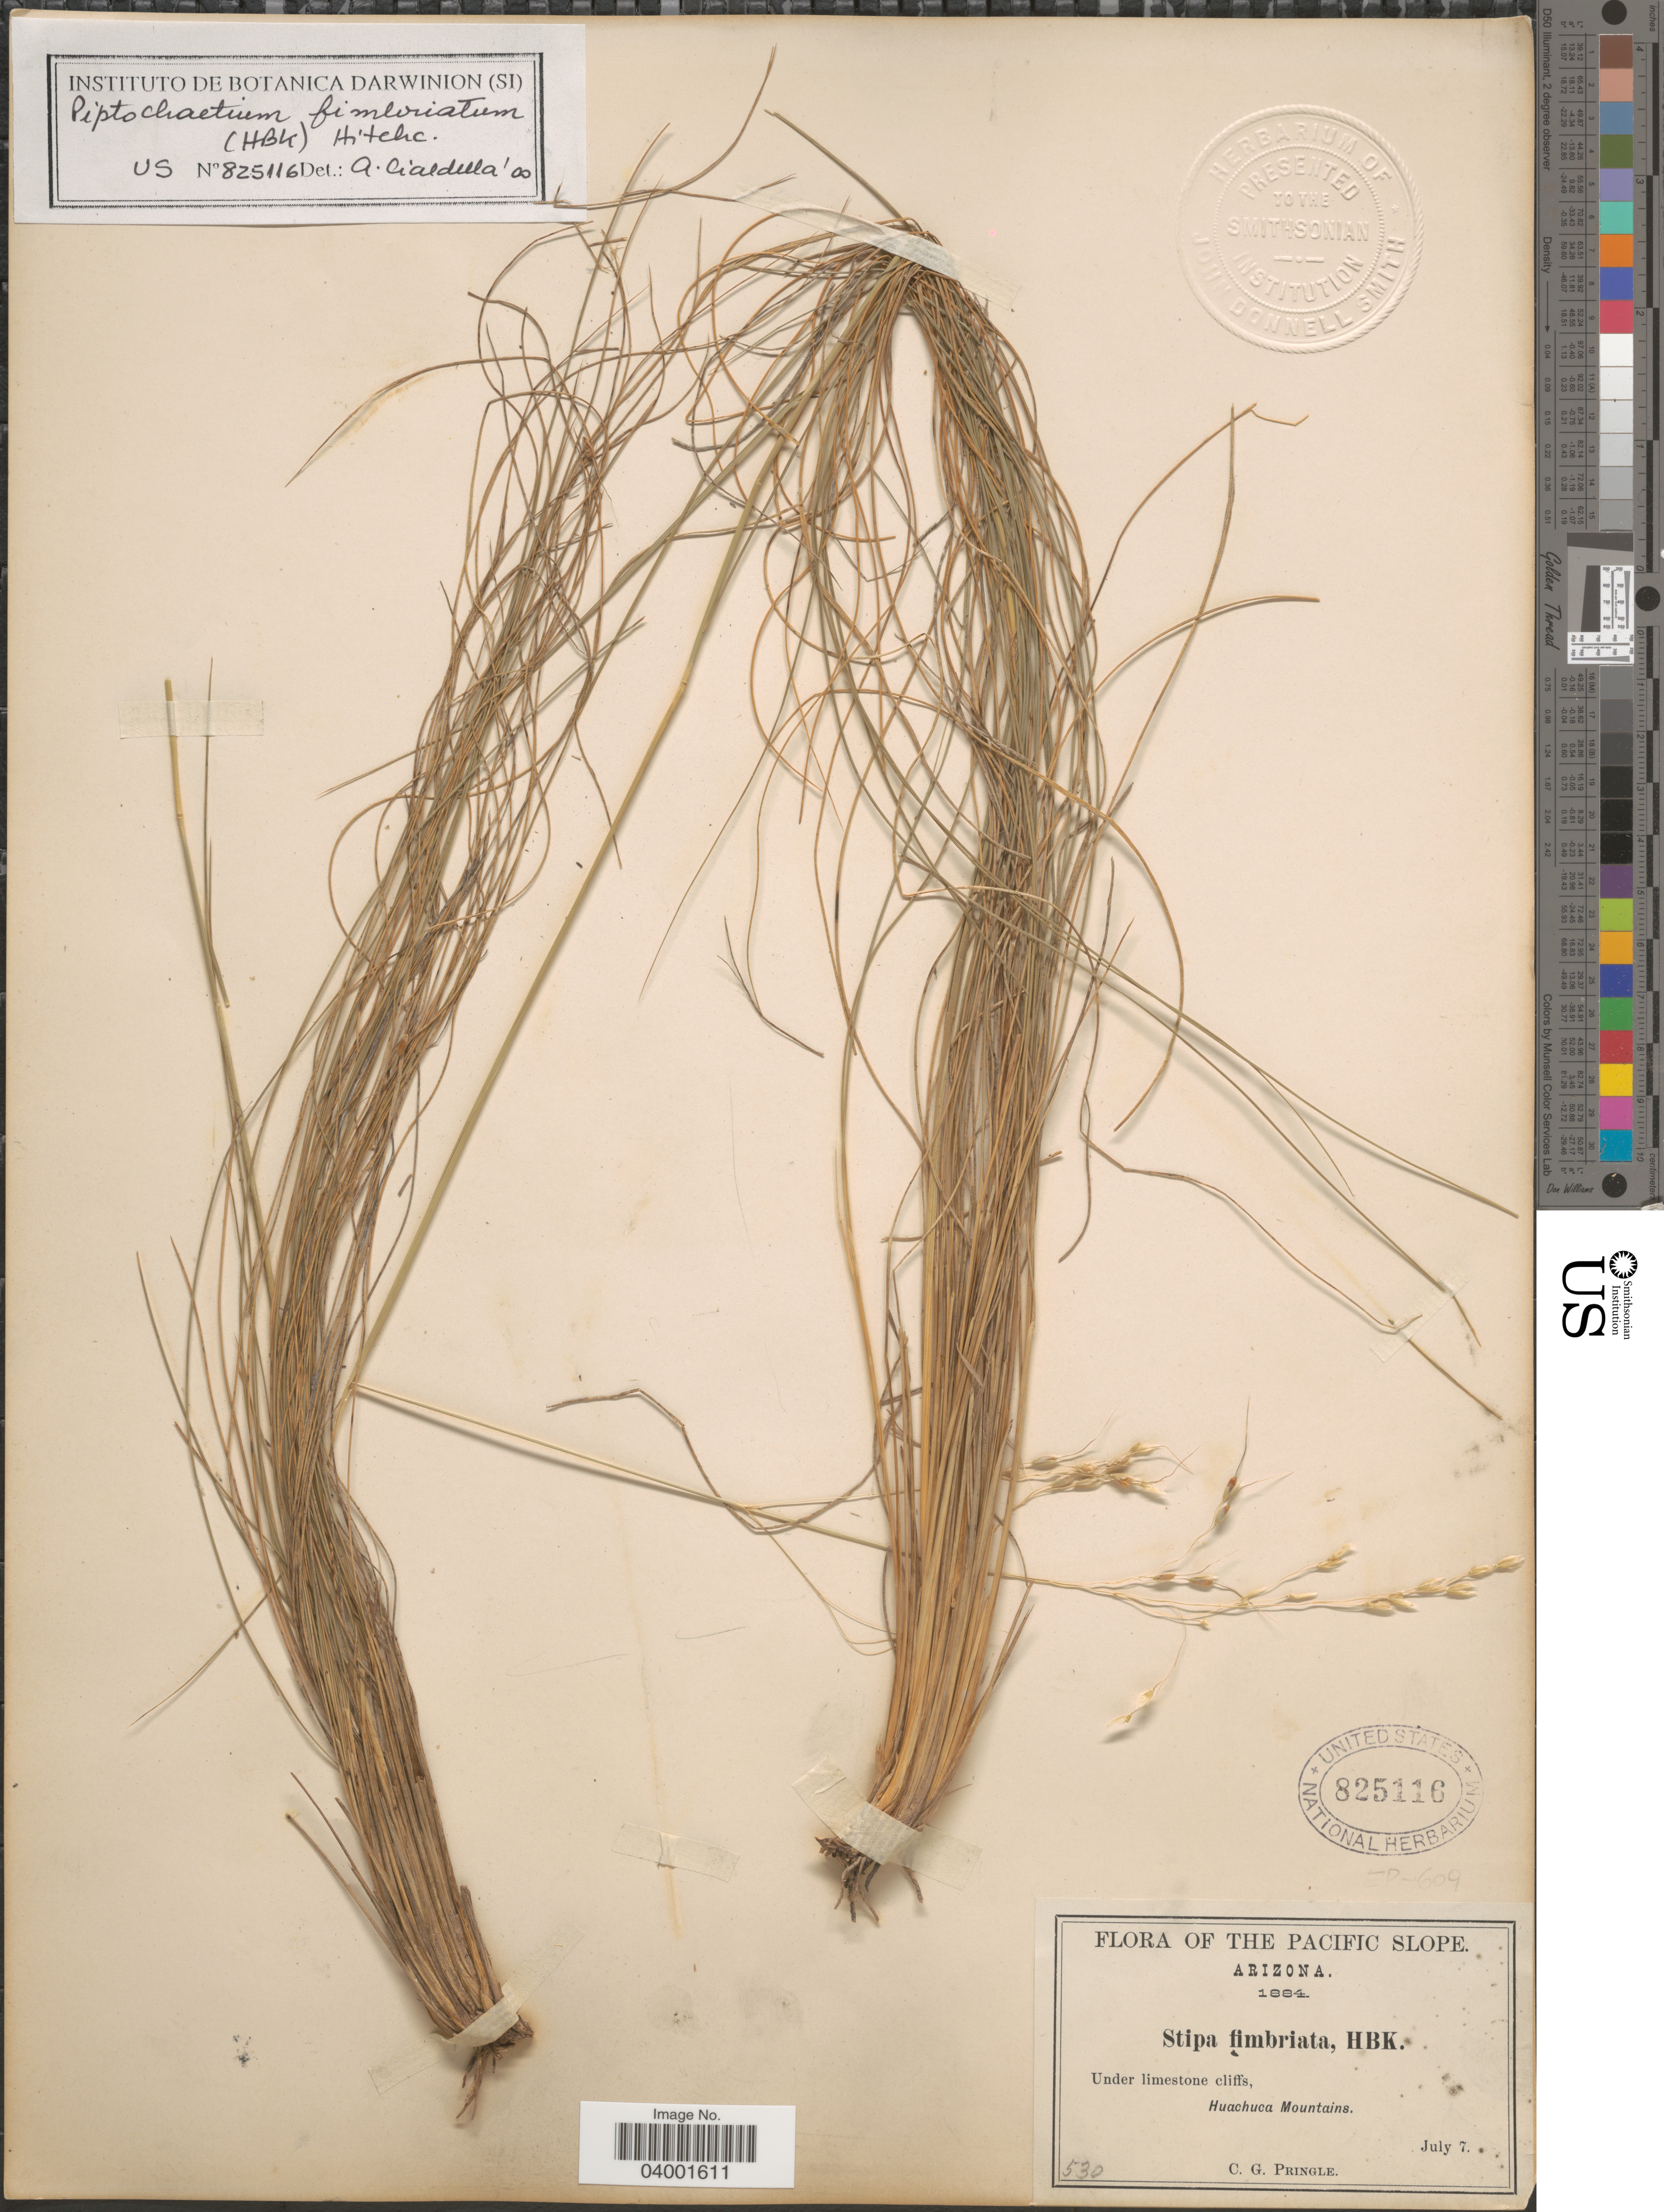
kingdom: Plantae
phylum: Tracheophyta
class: Liliopsida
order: Poales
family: Poaceae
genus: Piptochaetium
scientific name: Piptochaetium fimbriatum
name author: (Kunth) Hitchc.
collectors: C. G. Pringle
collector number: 530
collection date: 1884-07-07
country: United States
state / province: Arizona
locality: The Pacific Slope. Under limestone cliffs, Huachuca Mountains.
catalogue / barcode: US 825116